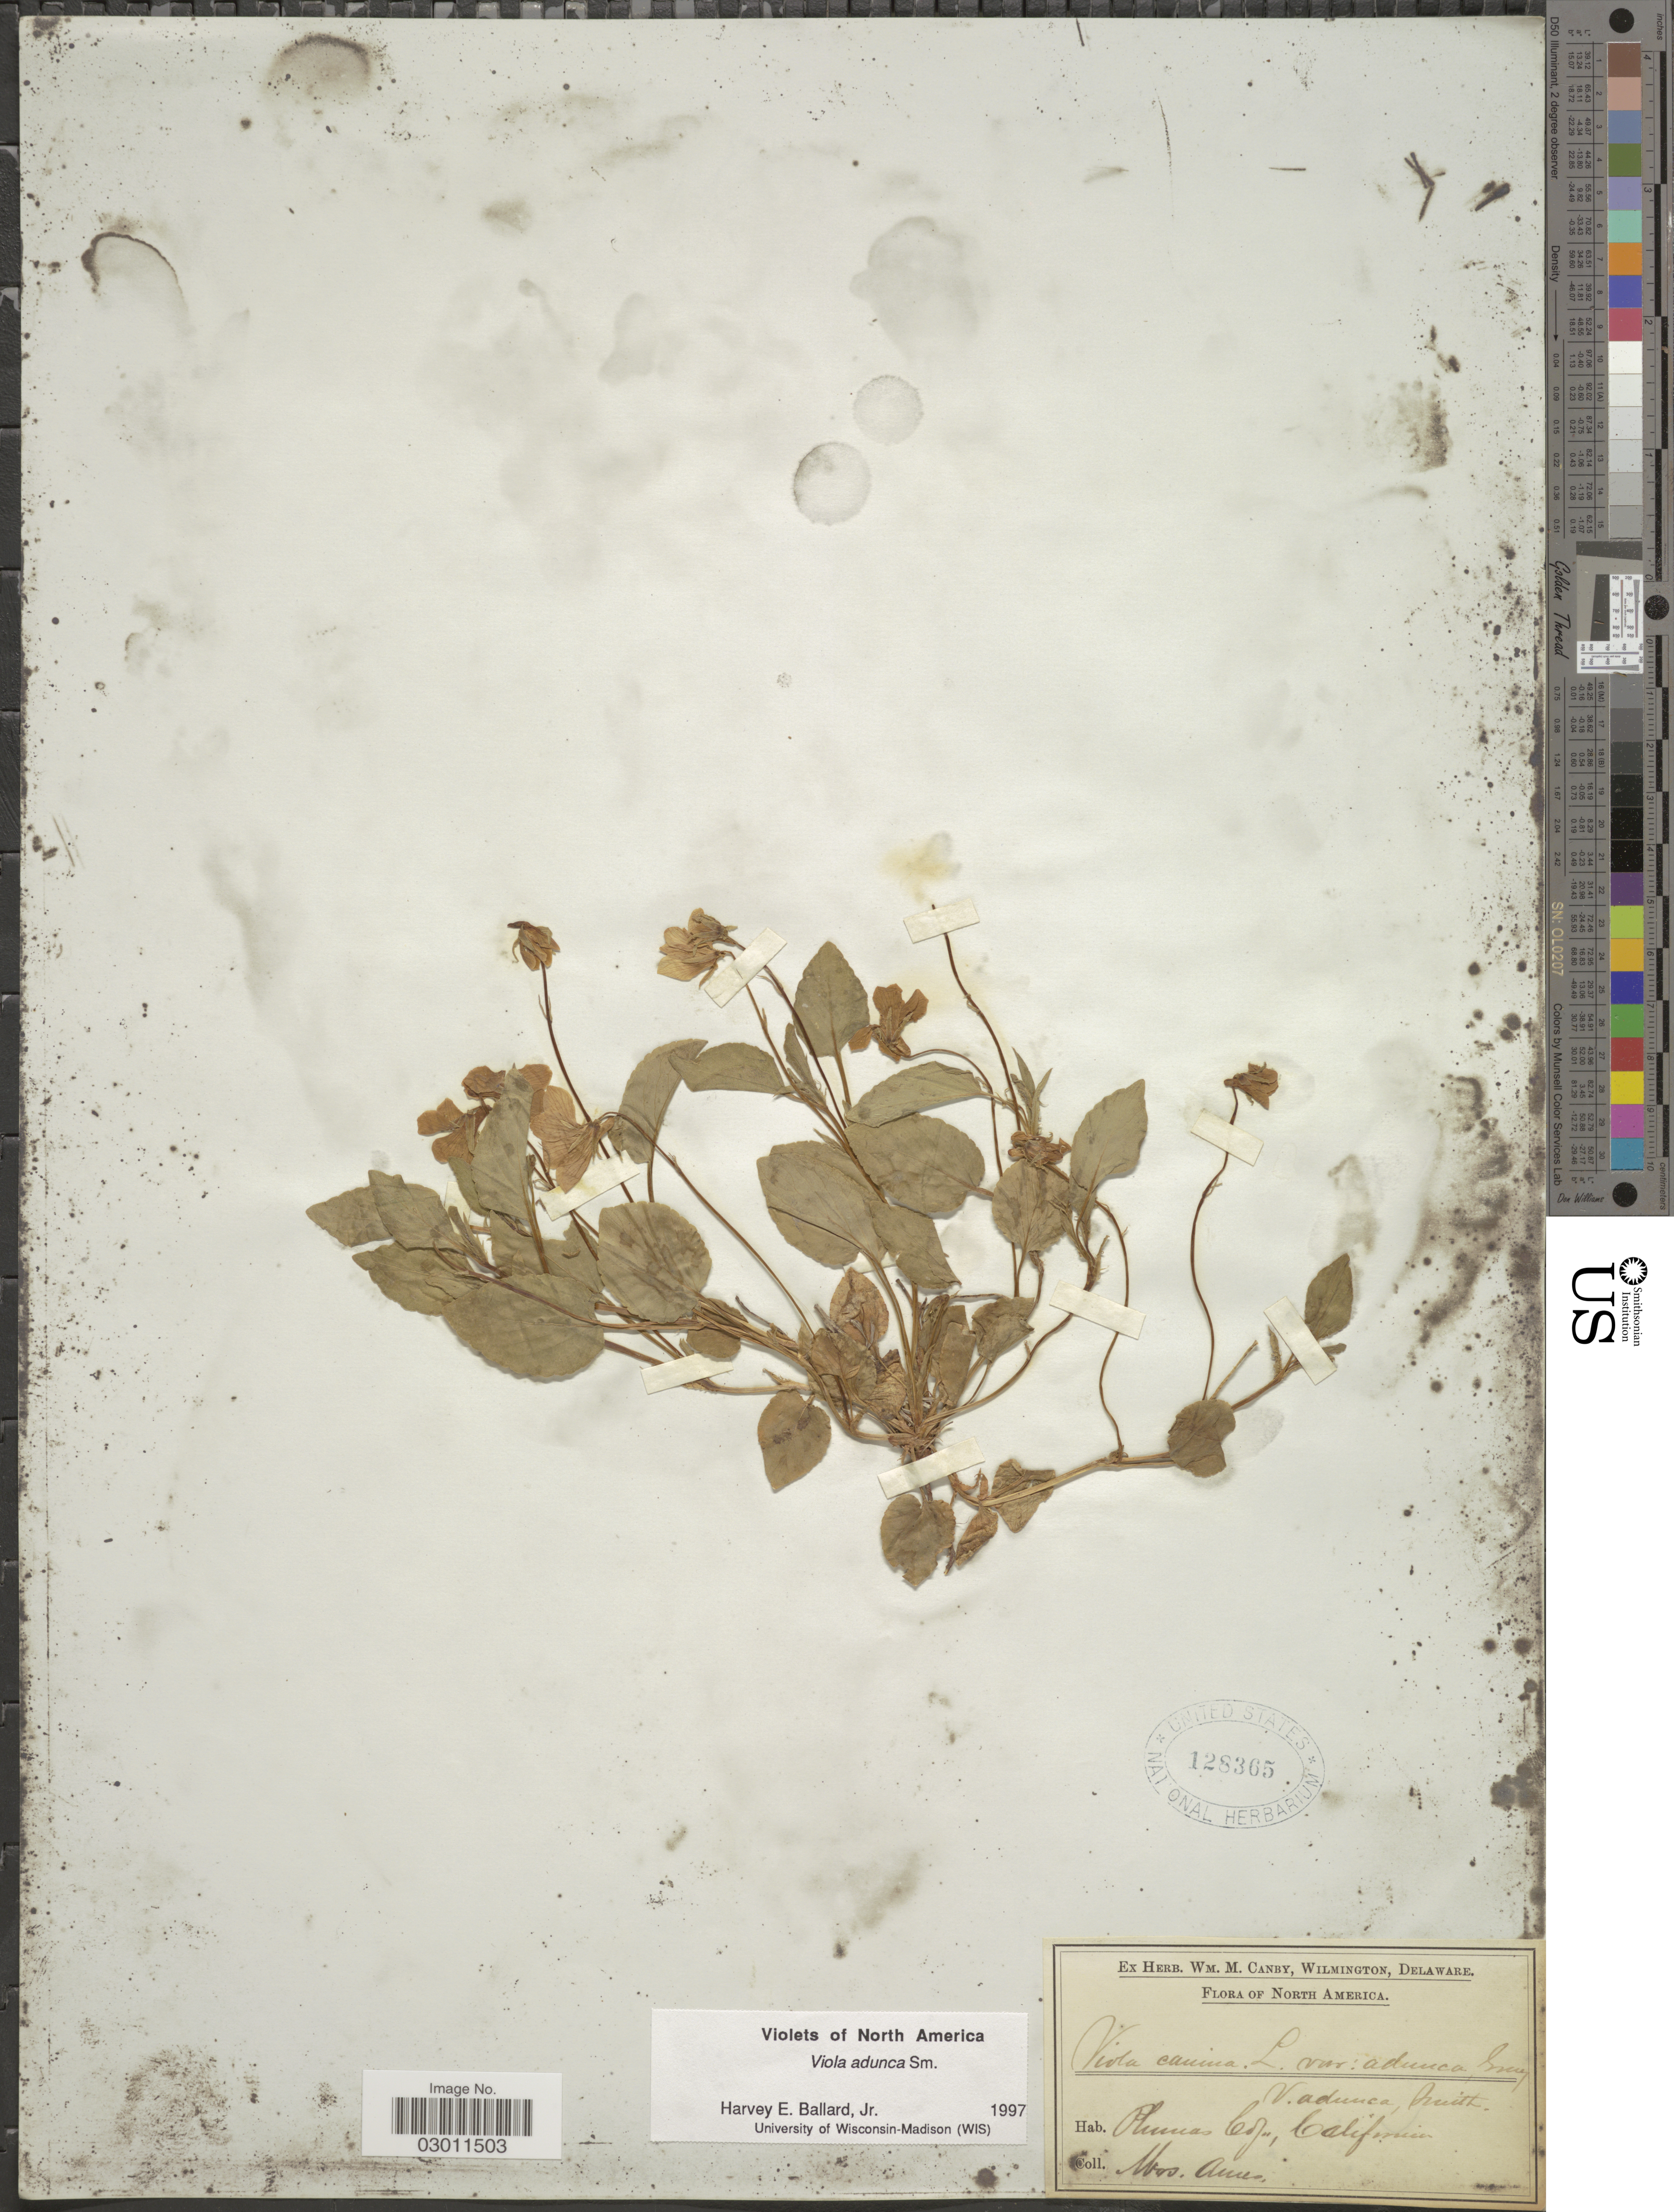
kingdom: Plantae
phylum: Tracheophyta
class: Magnoliopsida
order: Malpighiales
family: Violaceae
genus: Viola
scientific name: Viola adunca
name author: Sm.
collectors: -- Ames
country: United States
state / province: California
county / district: Plumas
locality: Plumas Co.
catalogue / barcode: US 128365